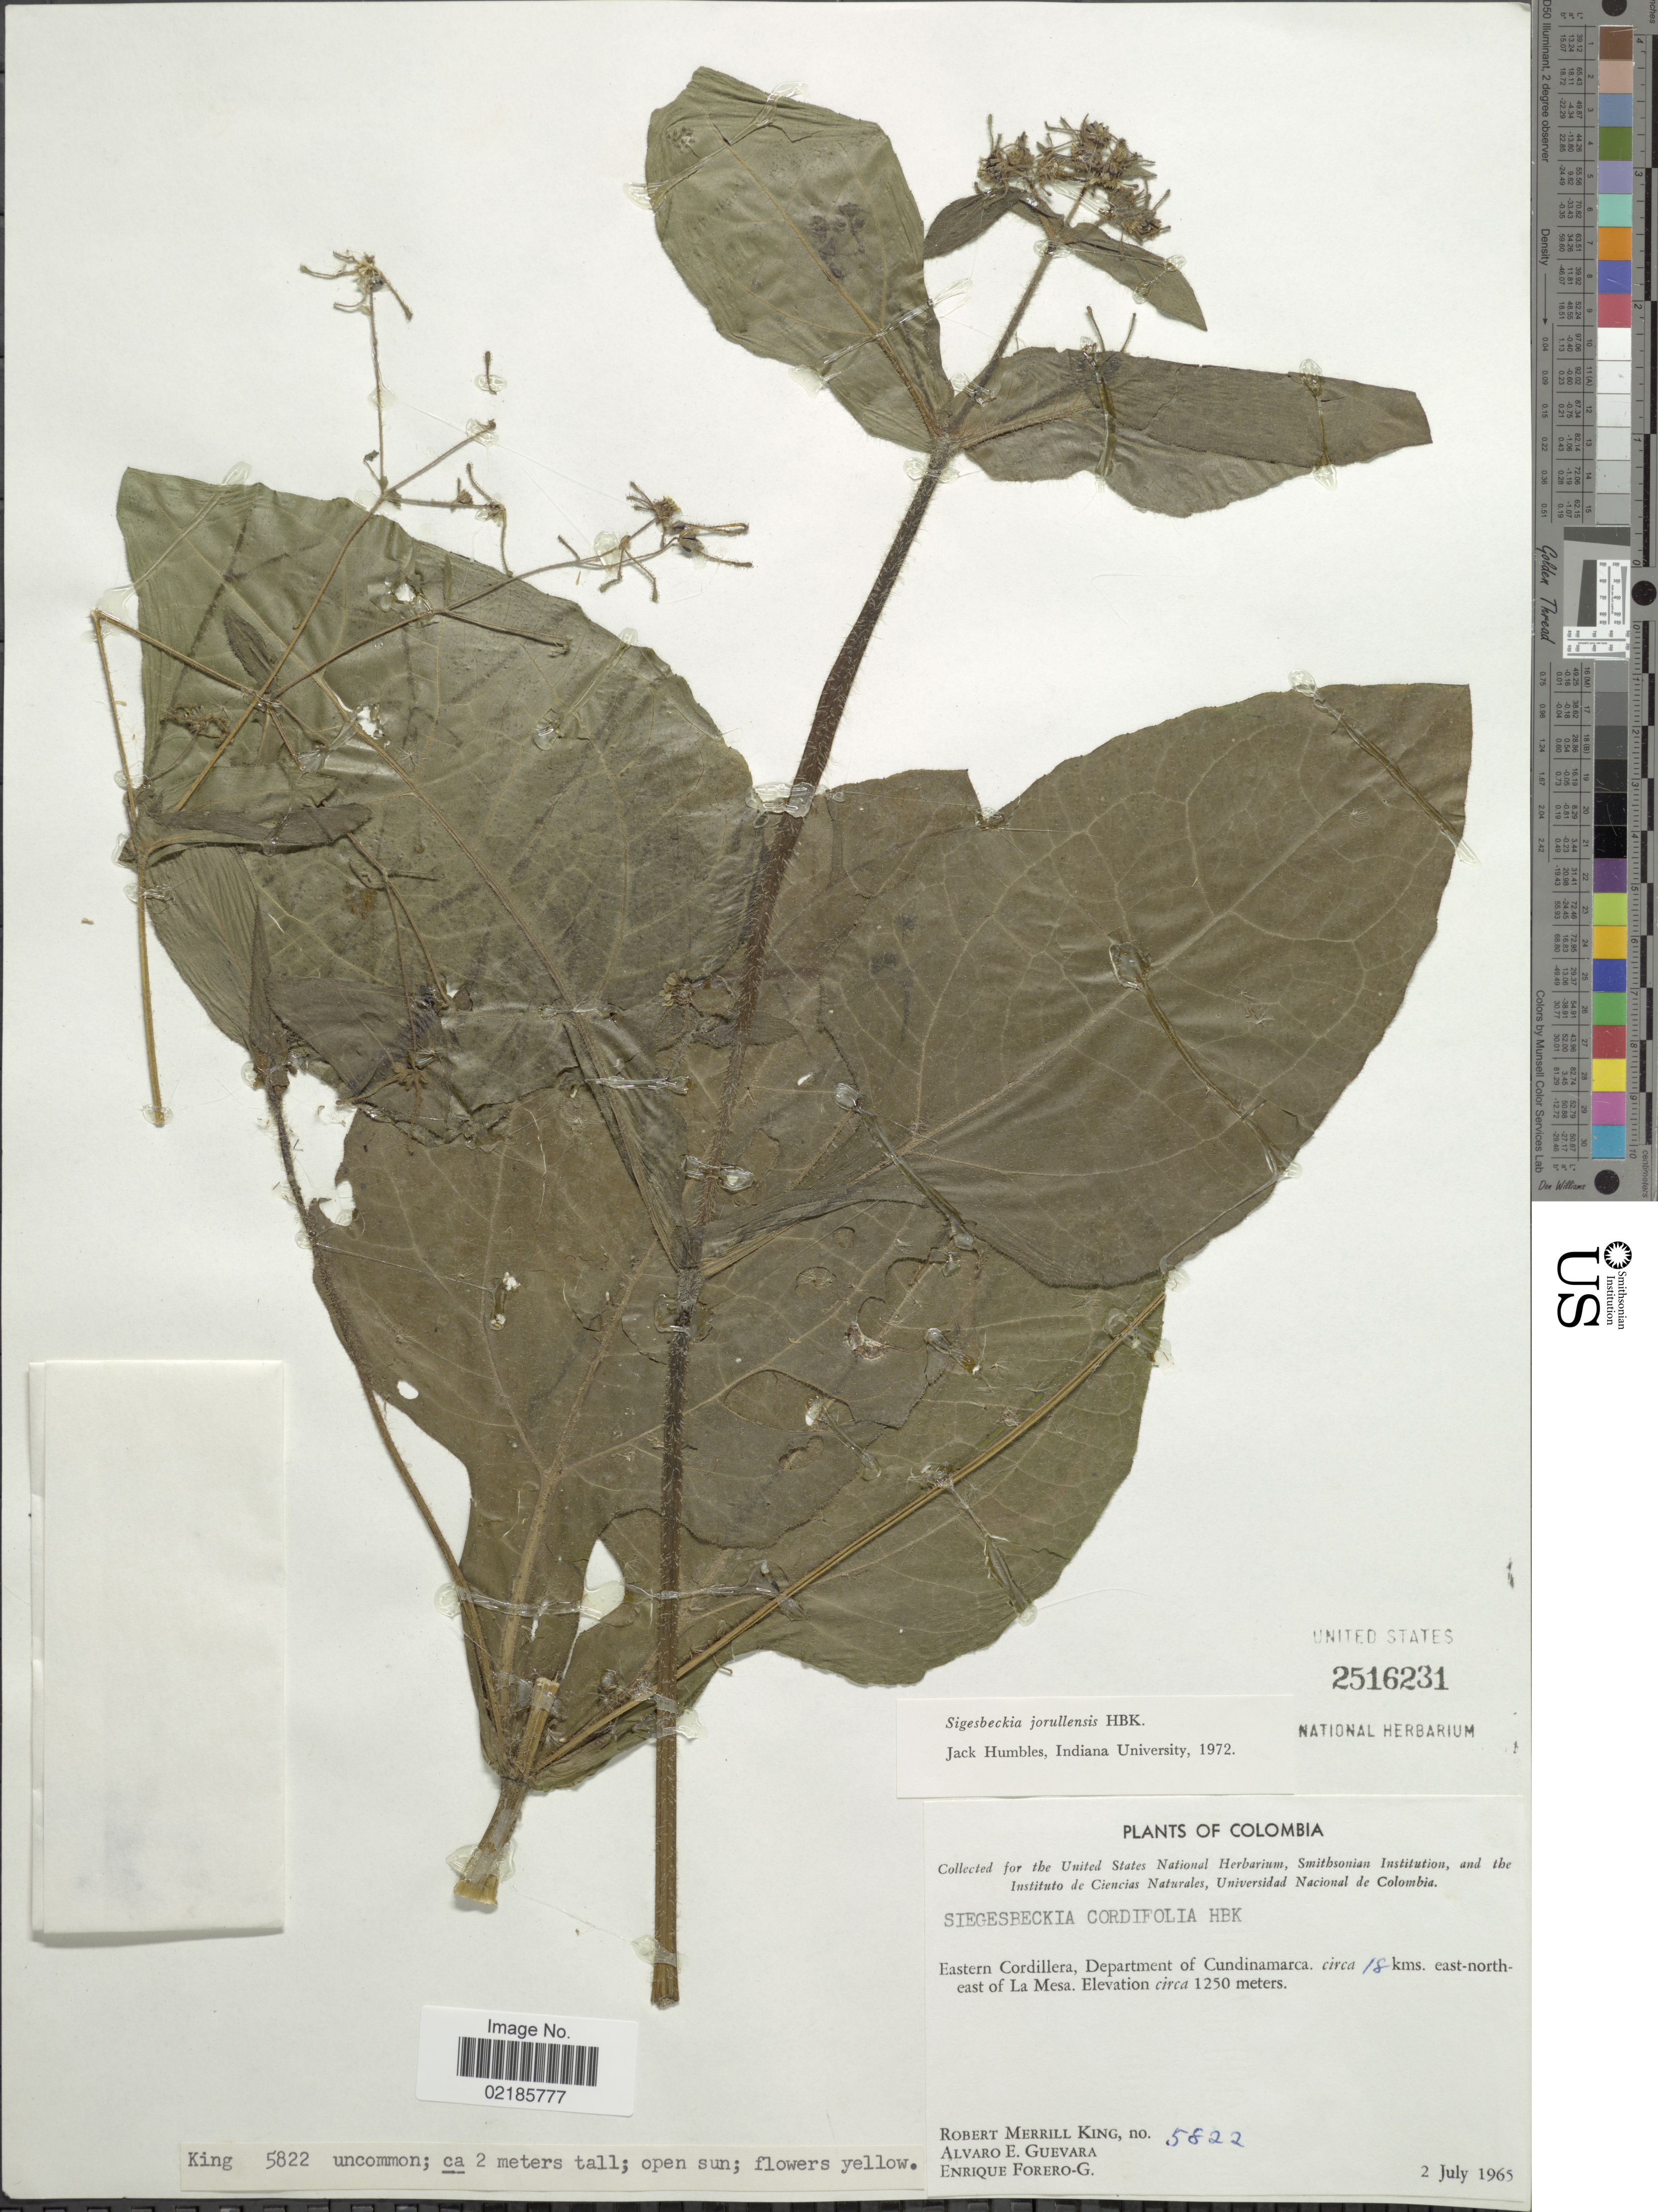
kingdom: Plantae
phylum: Tracheophyta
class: Magnoliopsida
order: Asterales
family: Asteraceae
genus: Sigesbeckia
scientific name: Sigesbeckia jorullensis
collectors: R. M. King, A. E. Guevara & E. Forero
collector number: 5822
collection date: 1965-07-02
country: Colombia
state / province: Cundinamarca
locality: Eastern Cordillera, circa 18 kms. east-north-east of La Mesa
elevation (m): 1250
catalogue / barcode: US 2516231